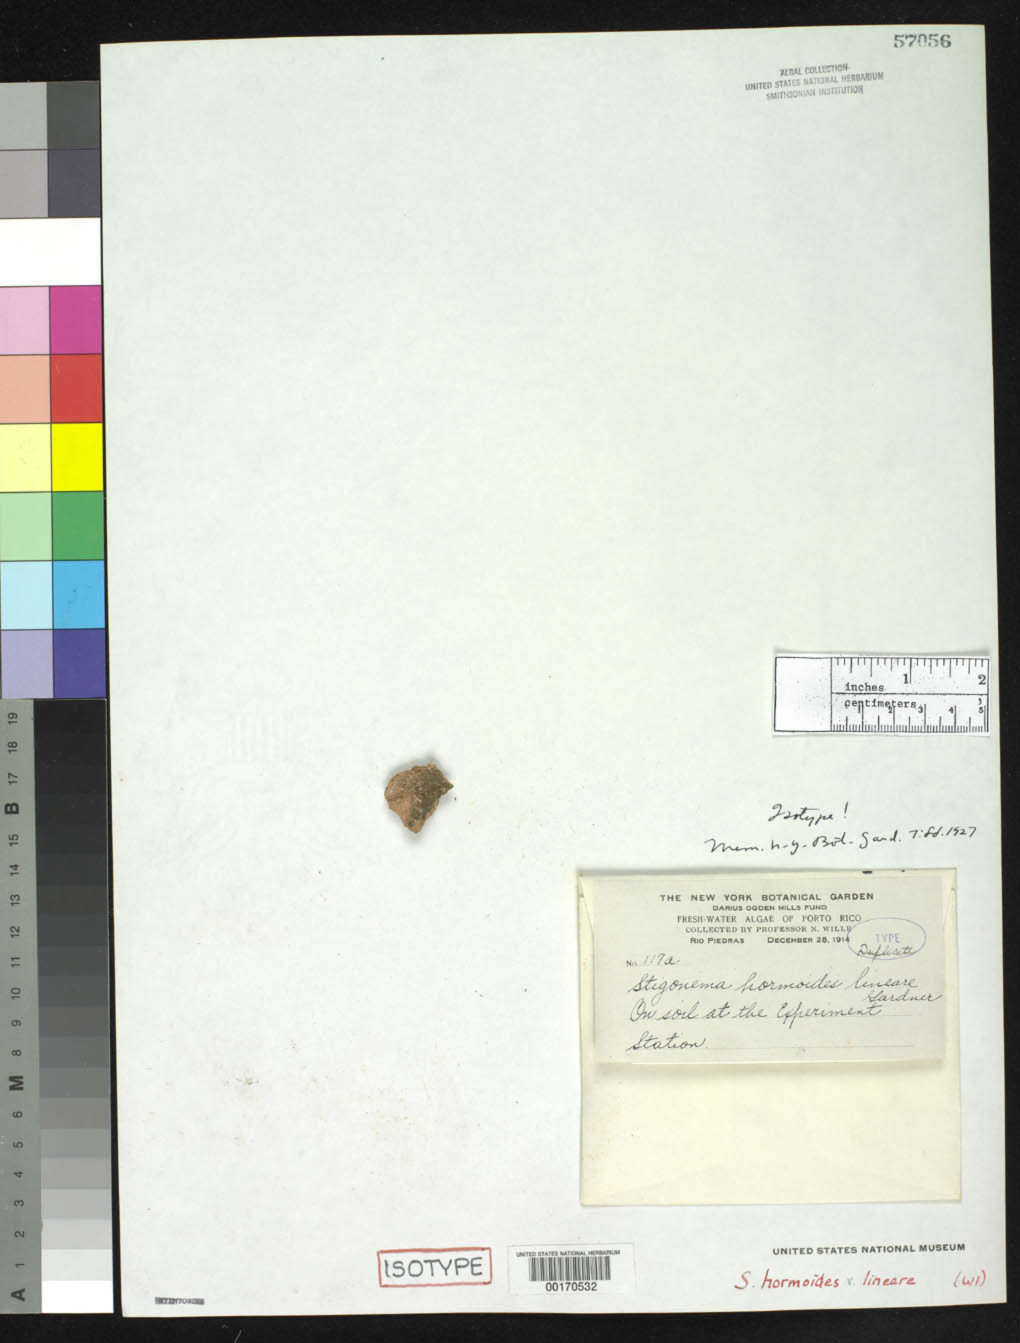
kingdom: Bacteria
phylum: Cyanobacteria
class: Cyanobacteriia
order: Cyanobacteriales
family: Stigonemataceae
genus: Stigonema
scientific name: Stigonema hormoides var. lineare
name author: N.L. Gardner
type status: Isotype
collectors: N. Wille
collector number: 117A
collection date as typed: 28 Dec 1914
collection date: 1914-12-28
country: Puerto Rico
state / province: San Juan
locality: Rio Piedras, Experiment Station.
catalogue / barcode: US 57056